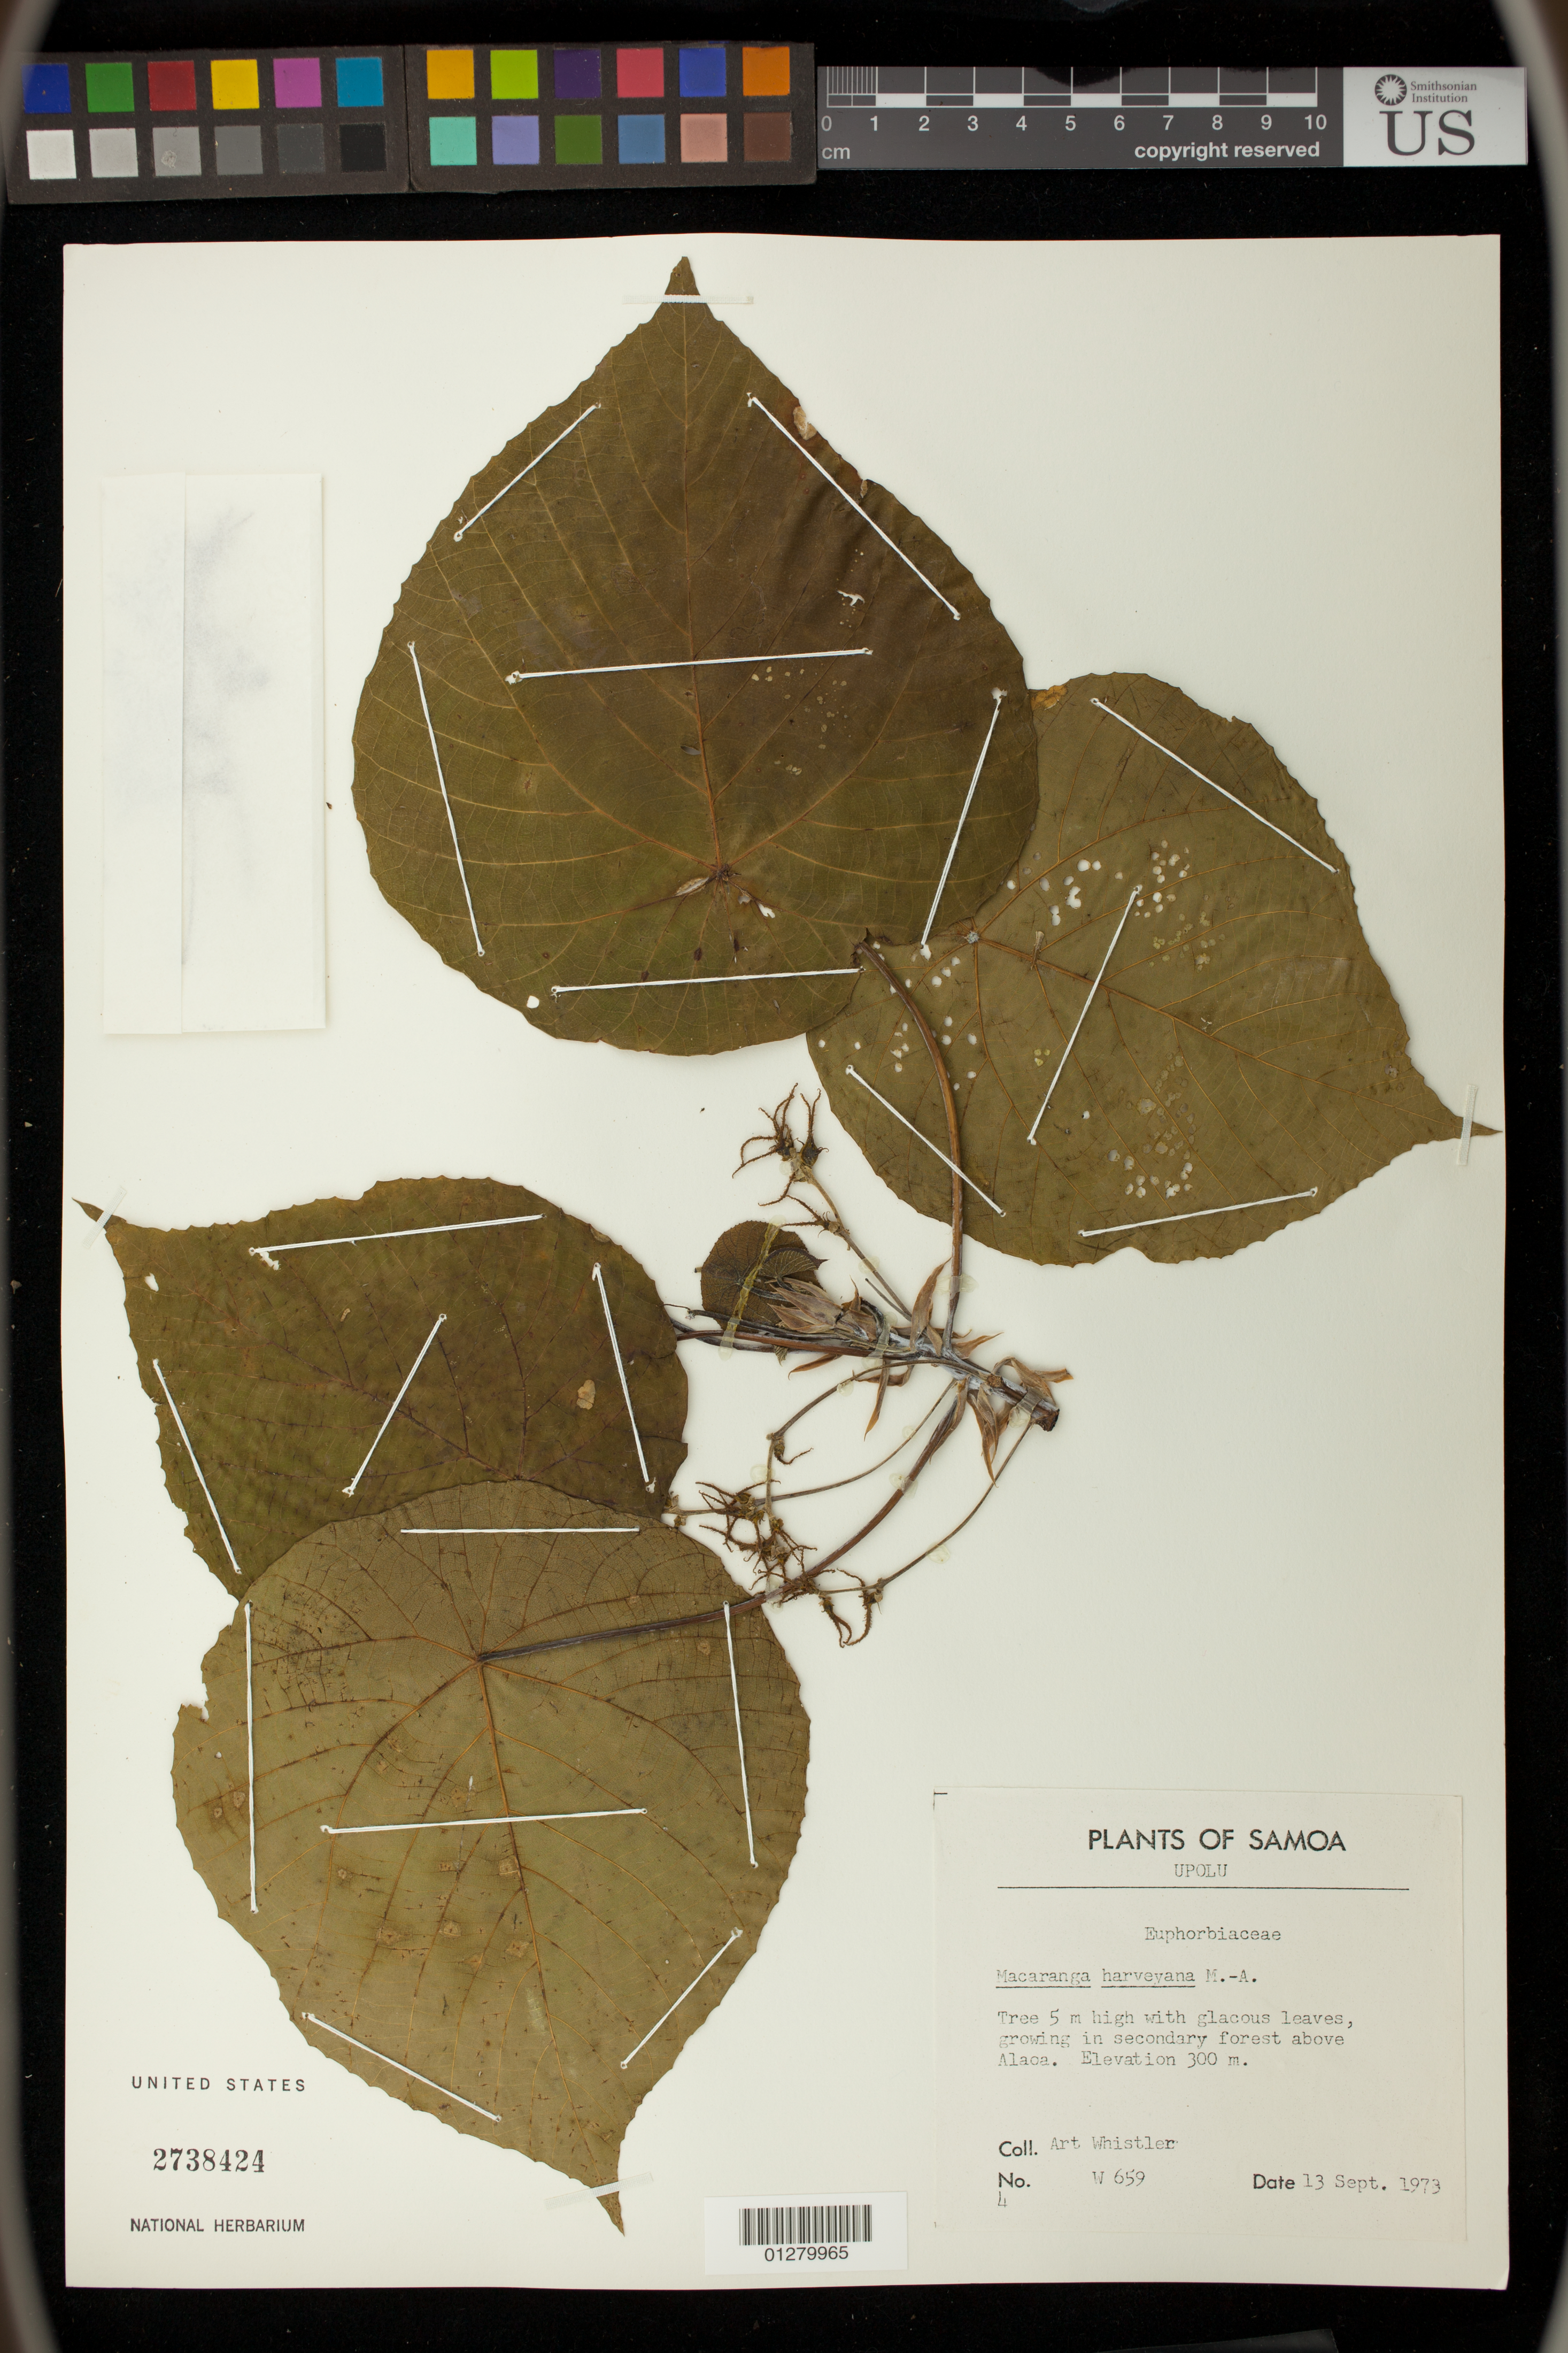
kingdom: Plantae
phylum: Tracheophyta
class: Magnoliopsida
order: Malpighiales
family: Euphorbiaceae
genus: Macaranga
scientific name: Macaranga harveyana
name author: Müll. Arg.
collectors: A. Whistler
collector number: W659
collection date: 1973-09-13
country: Samoa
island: Upolu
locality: Above Alaca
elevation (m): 300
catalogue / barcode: US 2738424